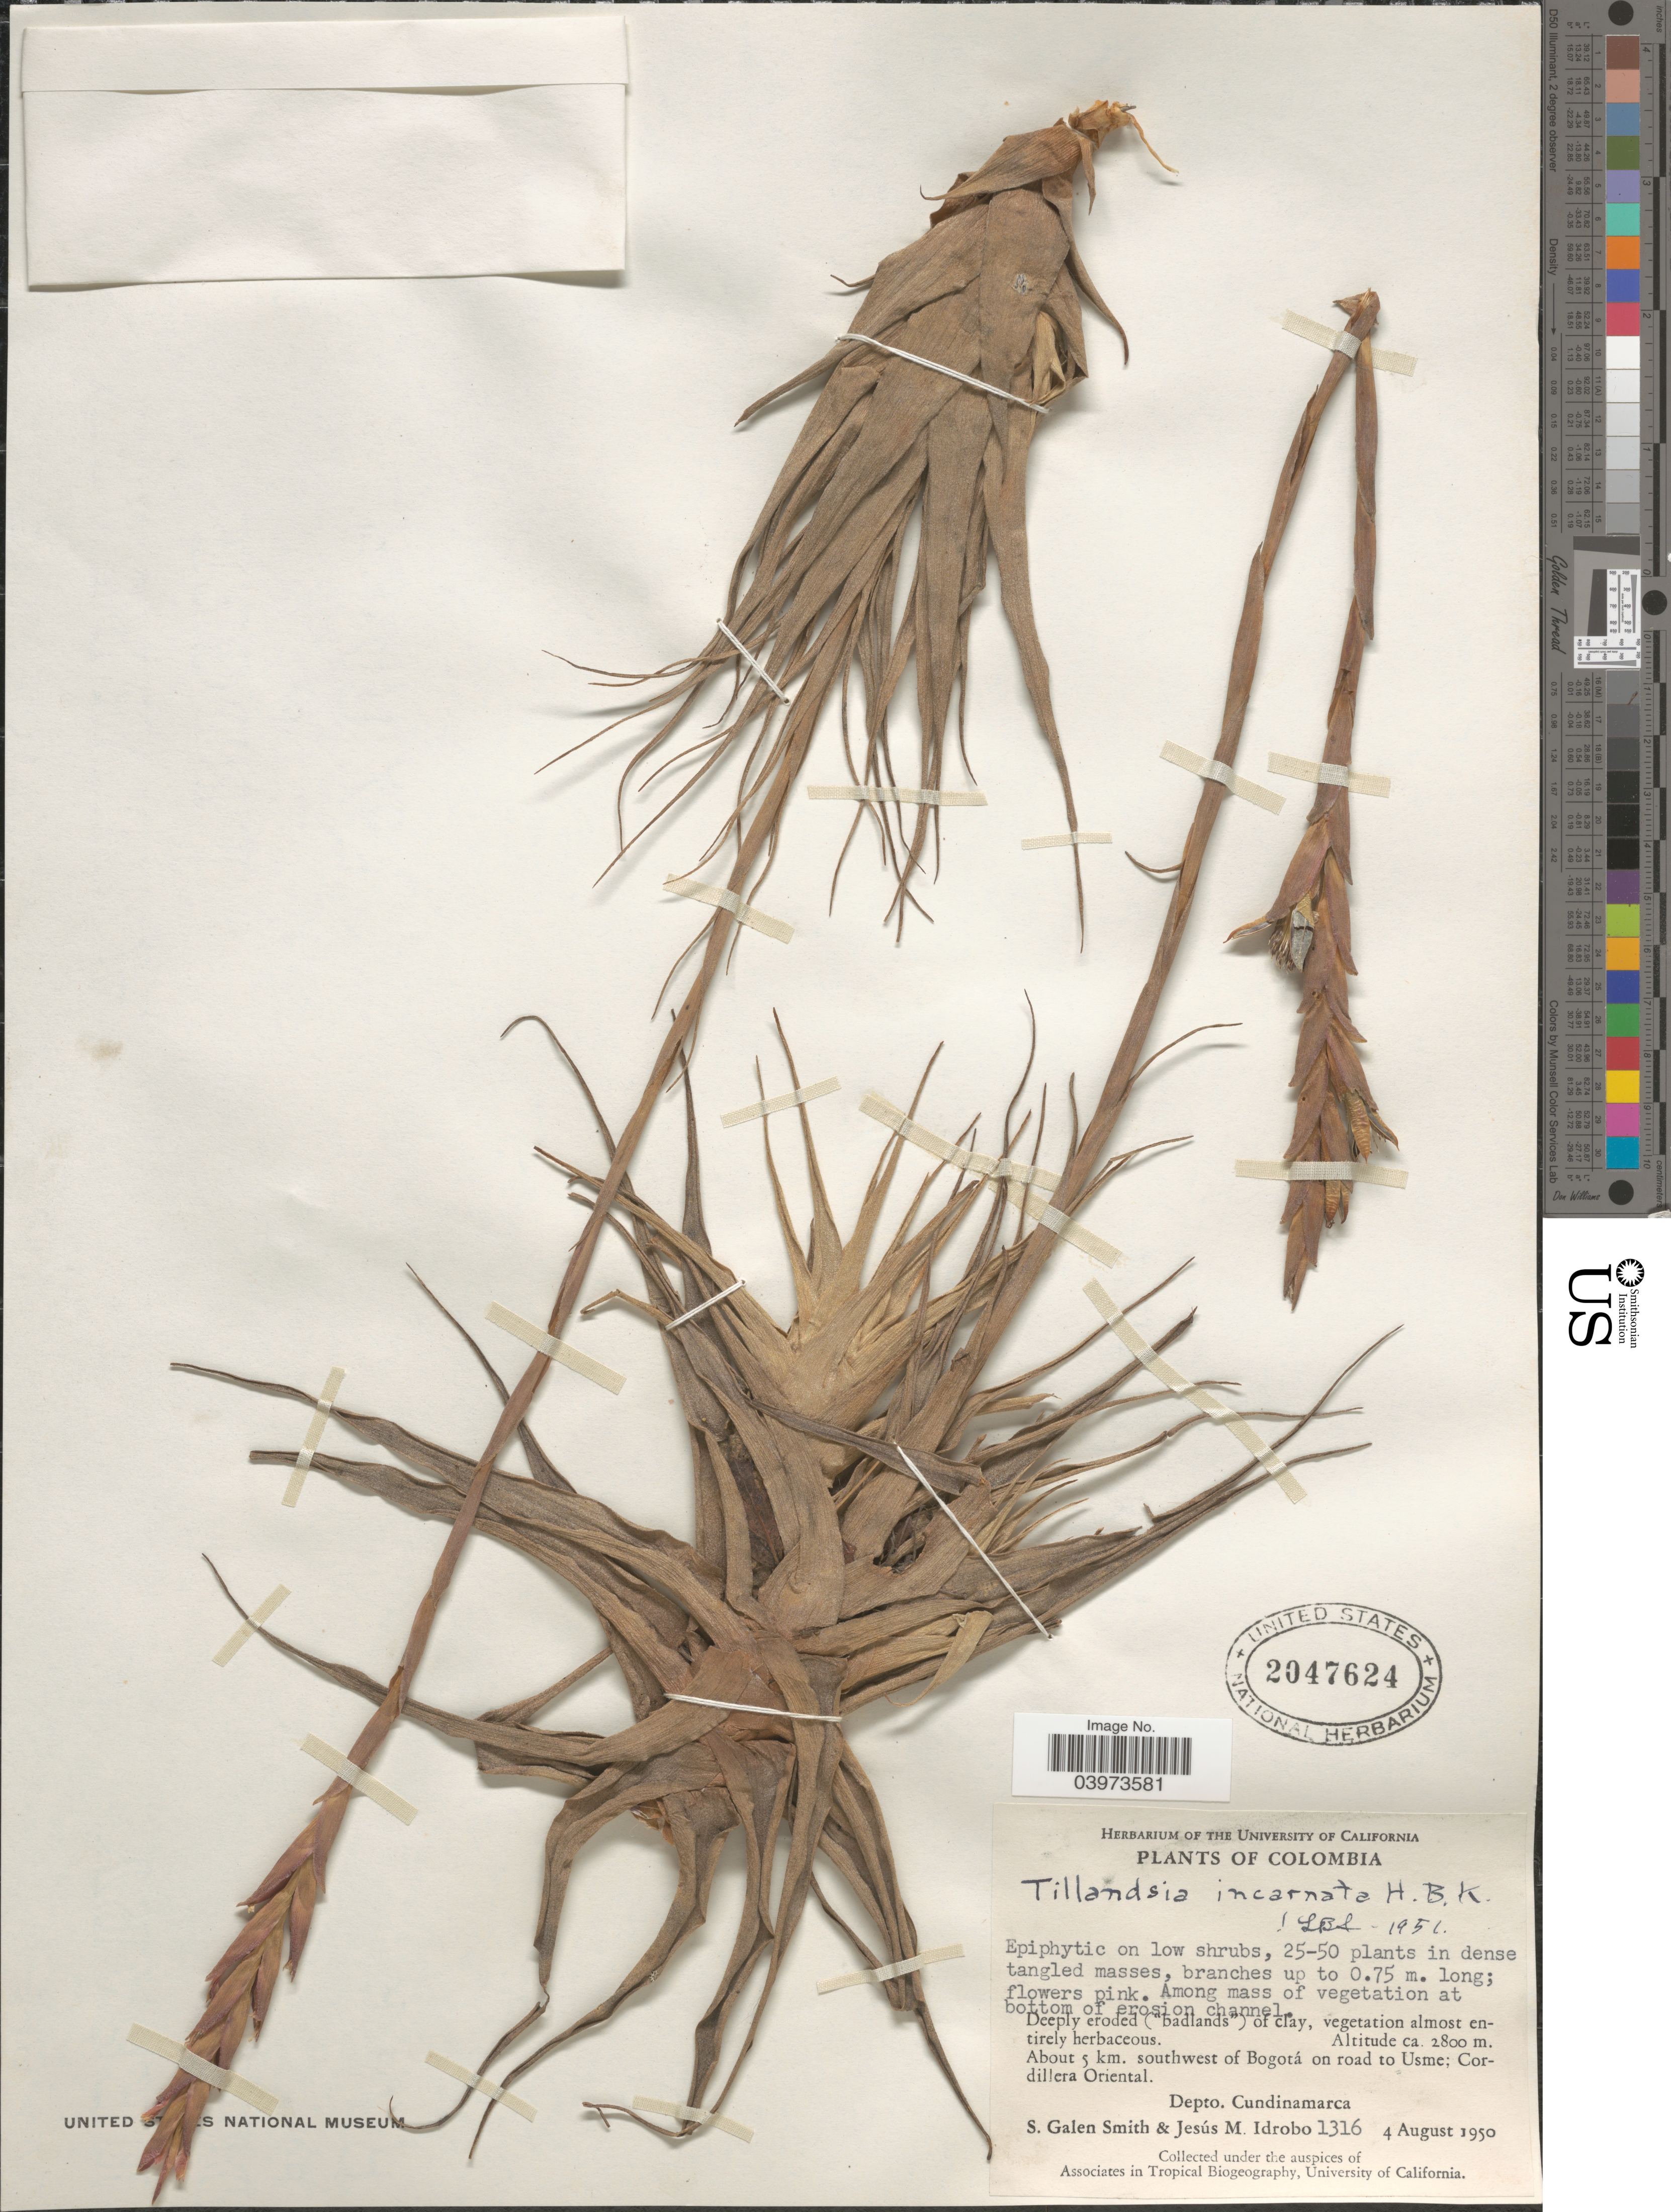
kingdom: Plantae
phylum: Tracheophyta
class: Liliopsida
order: Poales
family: Bromeliaceae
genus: Tillandsia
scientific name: Tillandsia incarnata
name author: Kunth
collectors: S. G. Smith & J. M. Idrobo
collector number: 1316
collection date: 1950-08-04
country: Colombia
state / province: Cundinamarca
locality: About 5 km. southwest of Bogotá on road to Usme; Cordillera Oriental. Depto. Cundinamarca.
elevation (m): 2800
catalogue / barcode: US 2047624